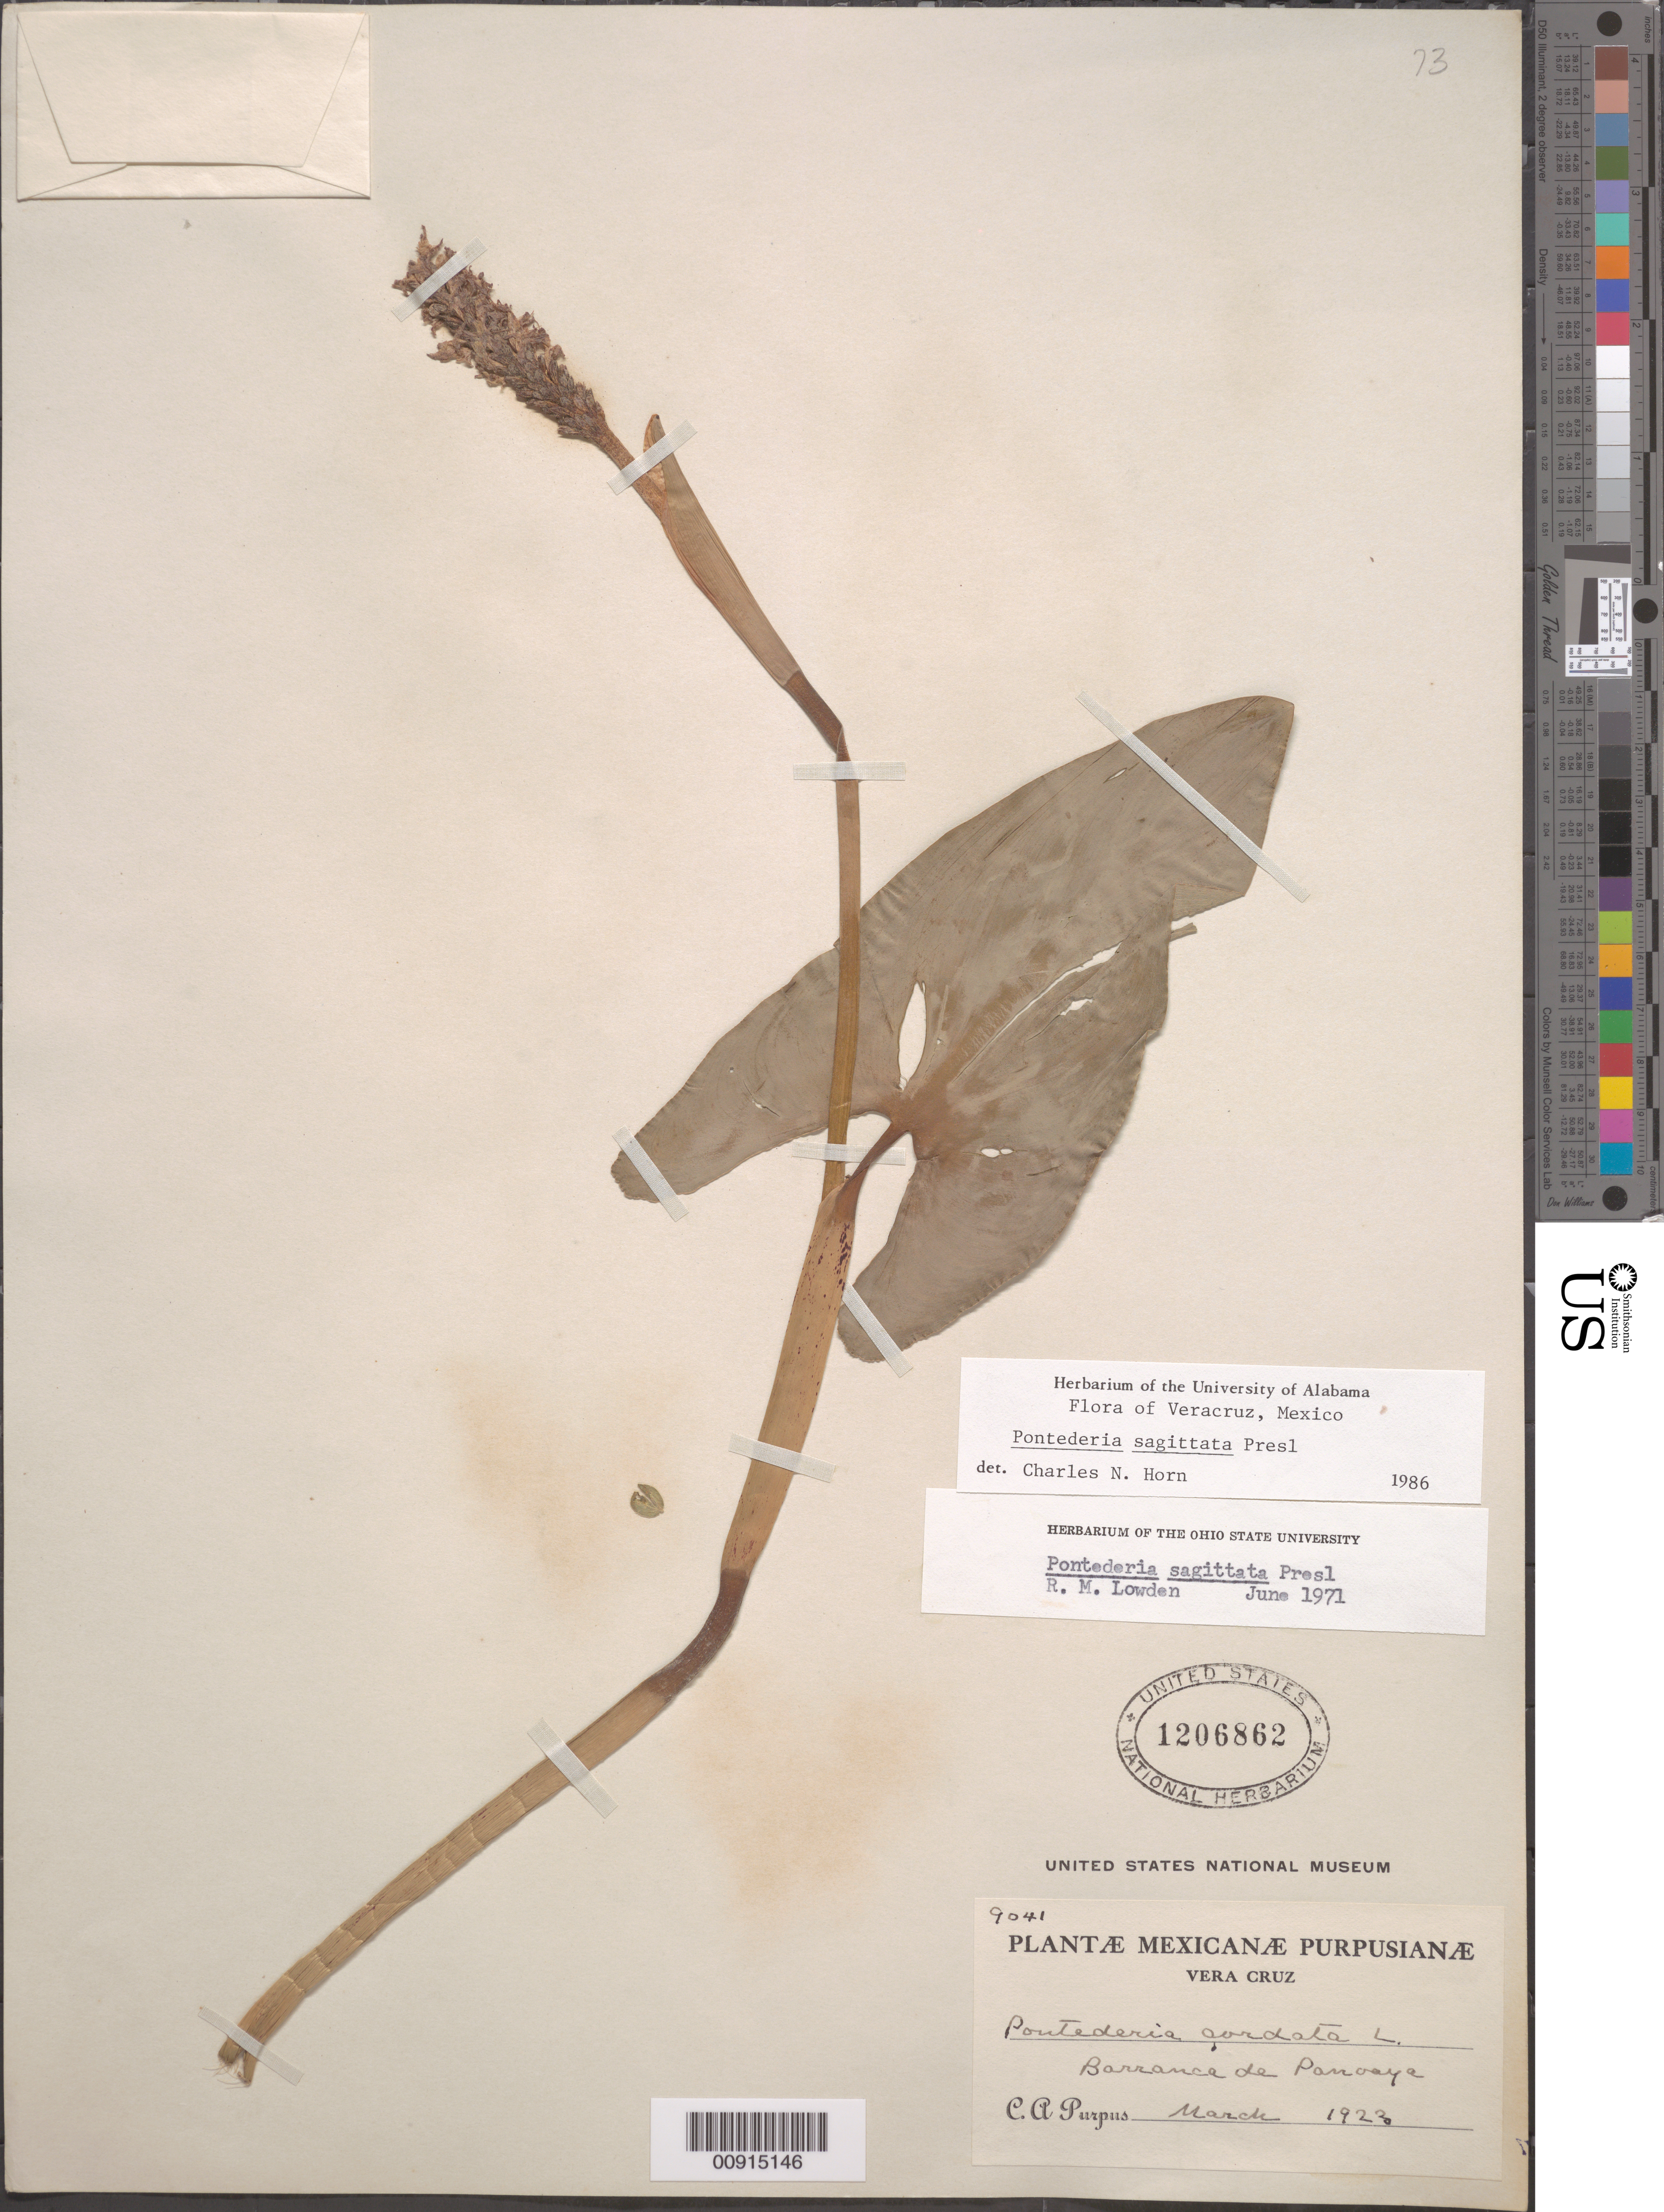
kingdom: Plantae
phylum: Tracheophyta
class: Liliopsida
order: Commelinales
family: Pontederiaceae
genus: Pontederia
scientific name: Pontederia sagittata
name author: C. Presl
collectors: C. A. Purpus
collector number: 9041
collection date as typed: Mar 1923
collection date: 1923-03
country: Mexico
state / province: Veracruz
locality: Barranca de Panoaya, Veracruz.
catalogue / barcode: US 1206862